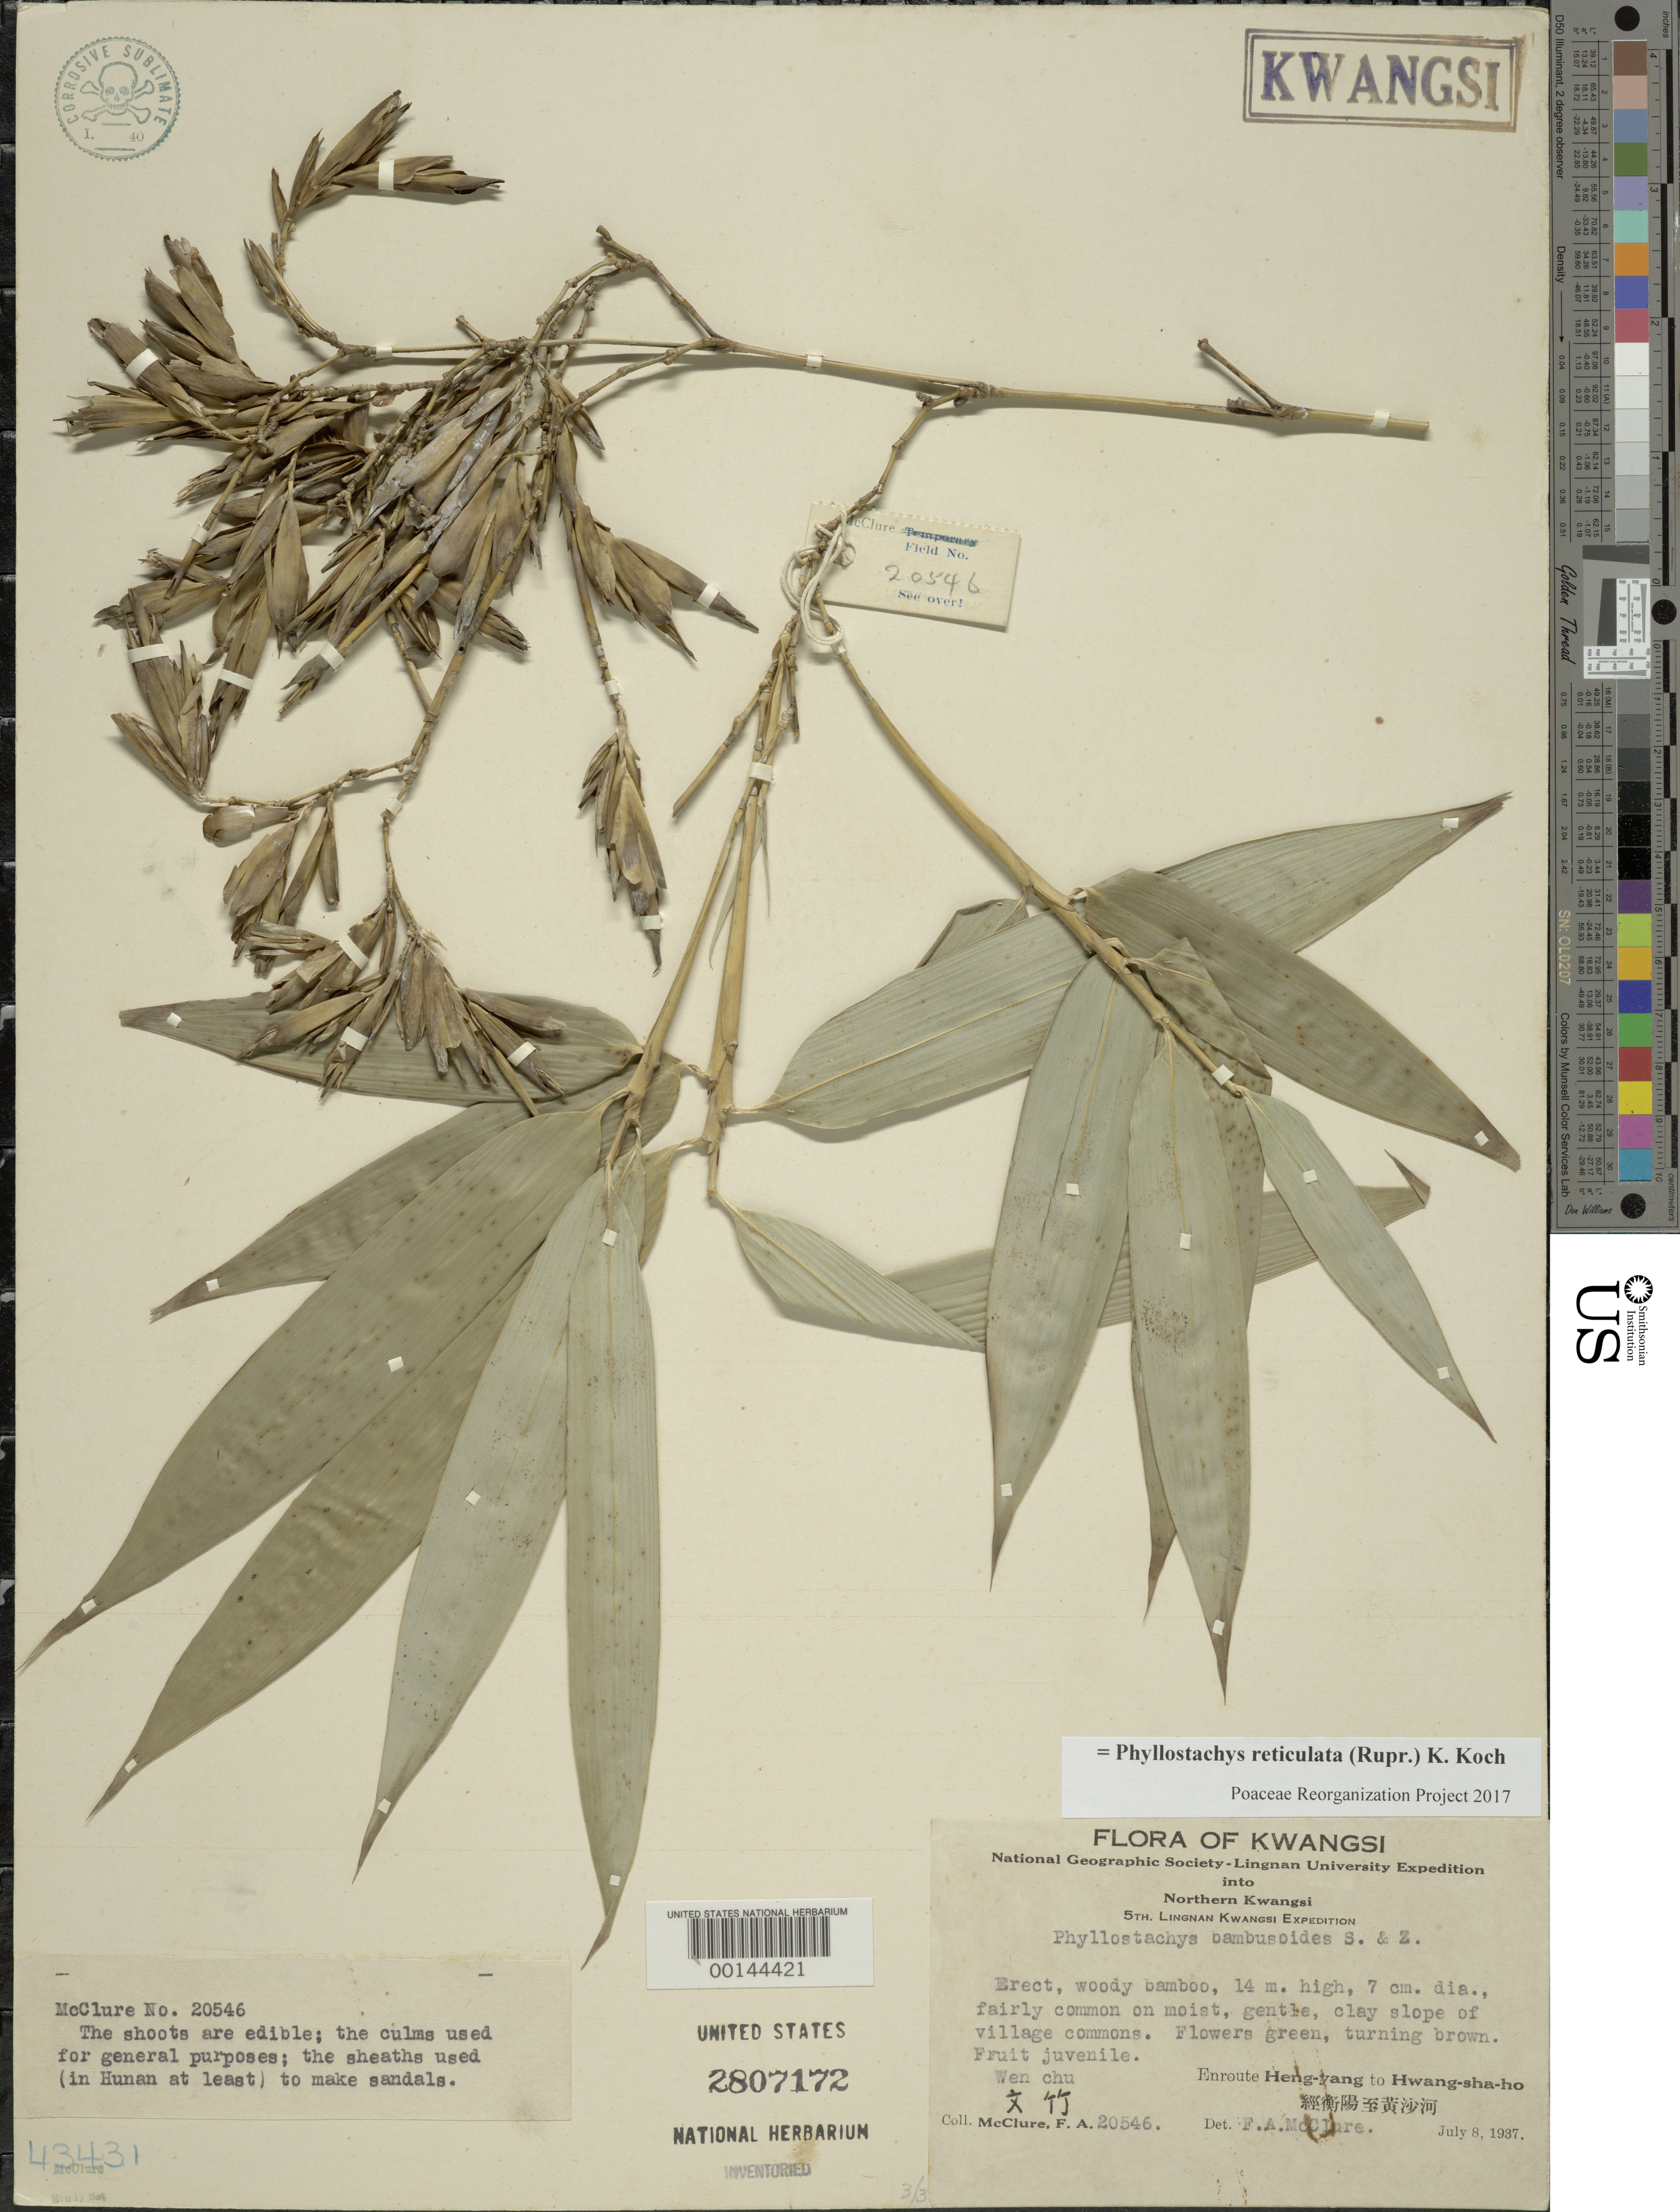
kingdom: Plantae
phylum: Tracheophyta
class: Liliopsida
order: Poales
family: Poaceae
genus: Phyllostachys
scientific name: Phyllostachys reticulata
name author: (Rupr.) K. Koch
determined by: Poaceae Reorganization Project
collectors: F. A. McClure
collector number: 20546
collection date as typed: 08 Jul 1937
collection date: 1937-07-08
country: China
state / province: Jiangxi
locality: Heng-yang/hwang-sha-ho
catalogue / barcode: US 2807172